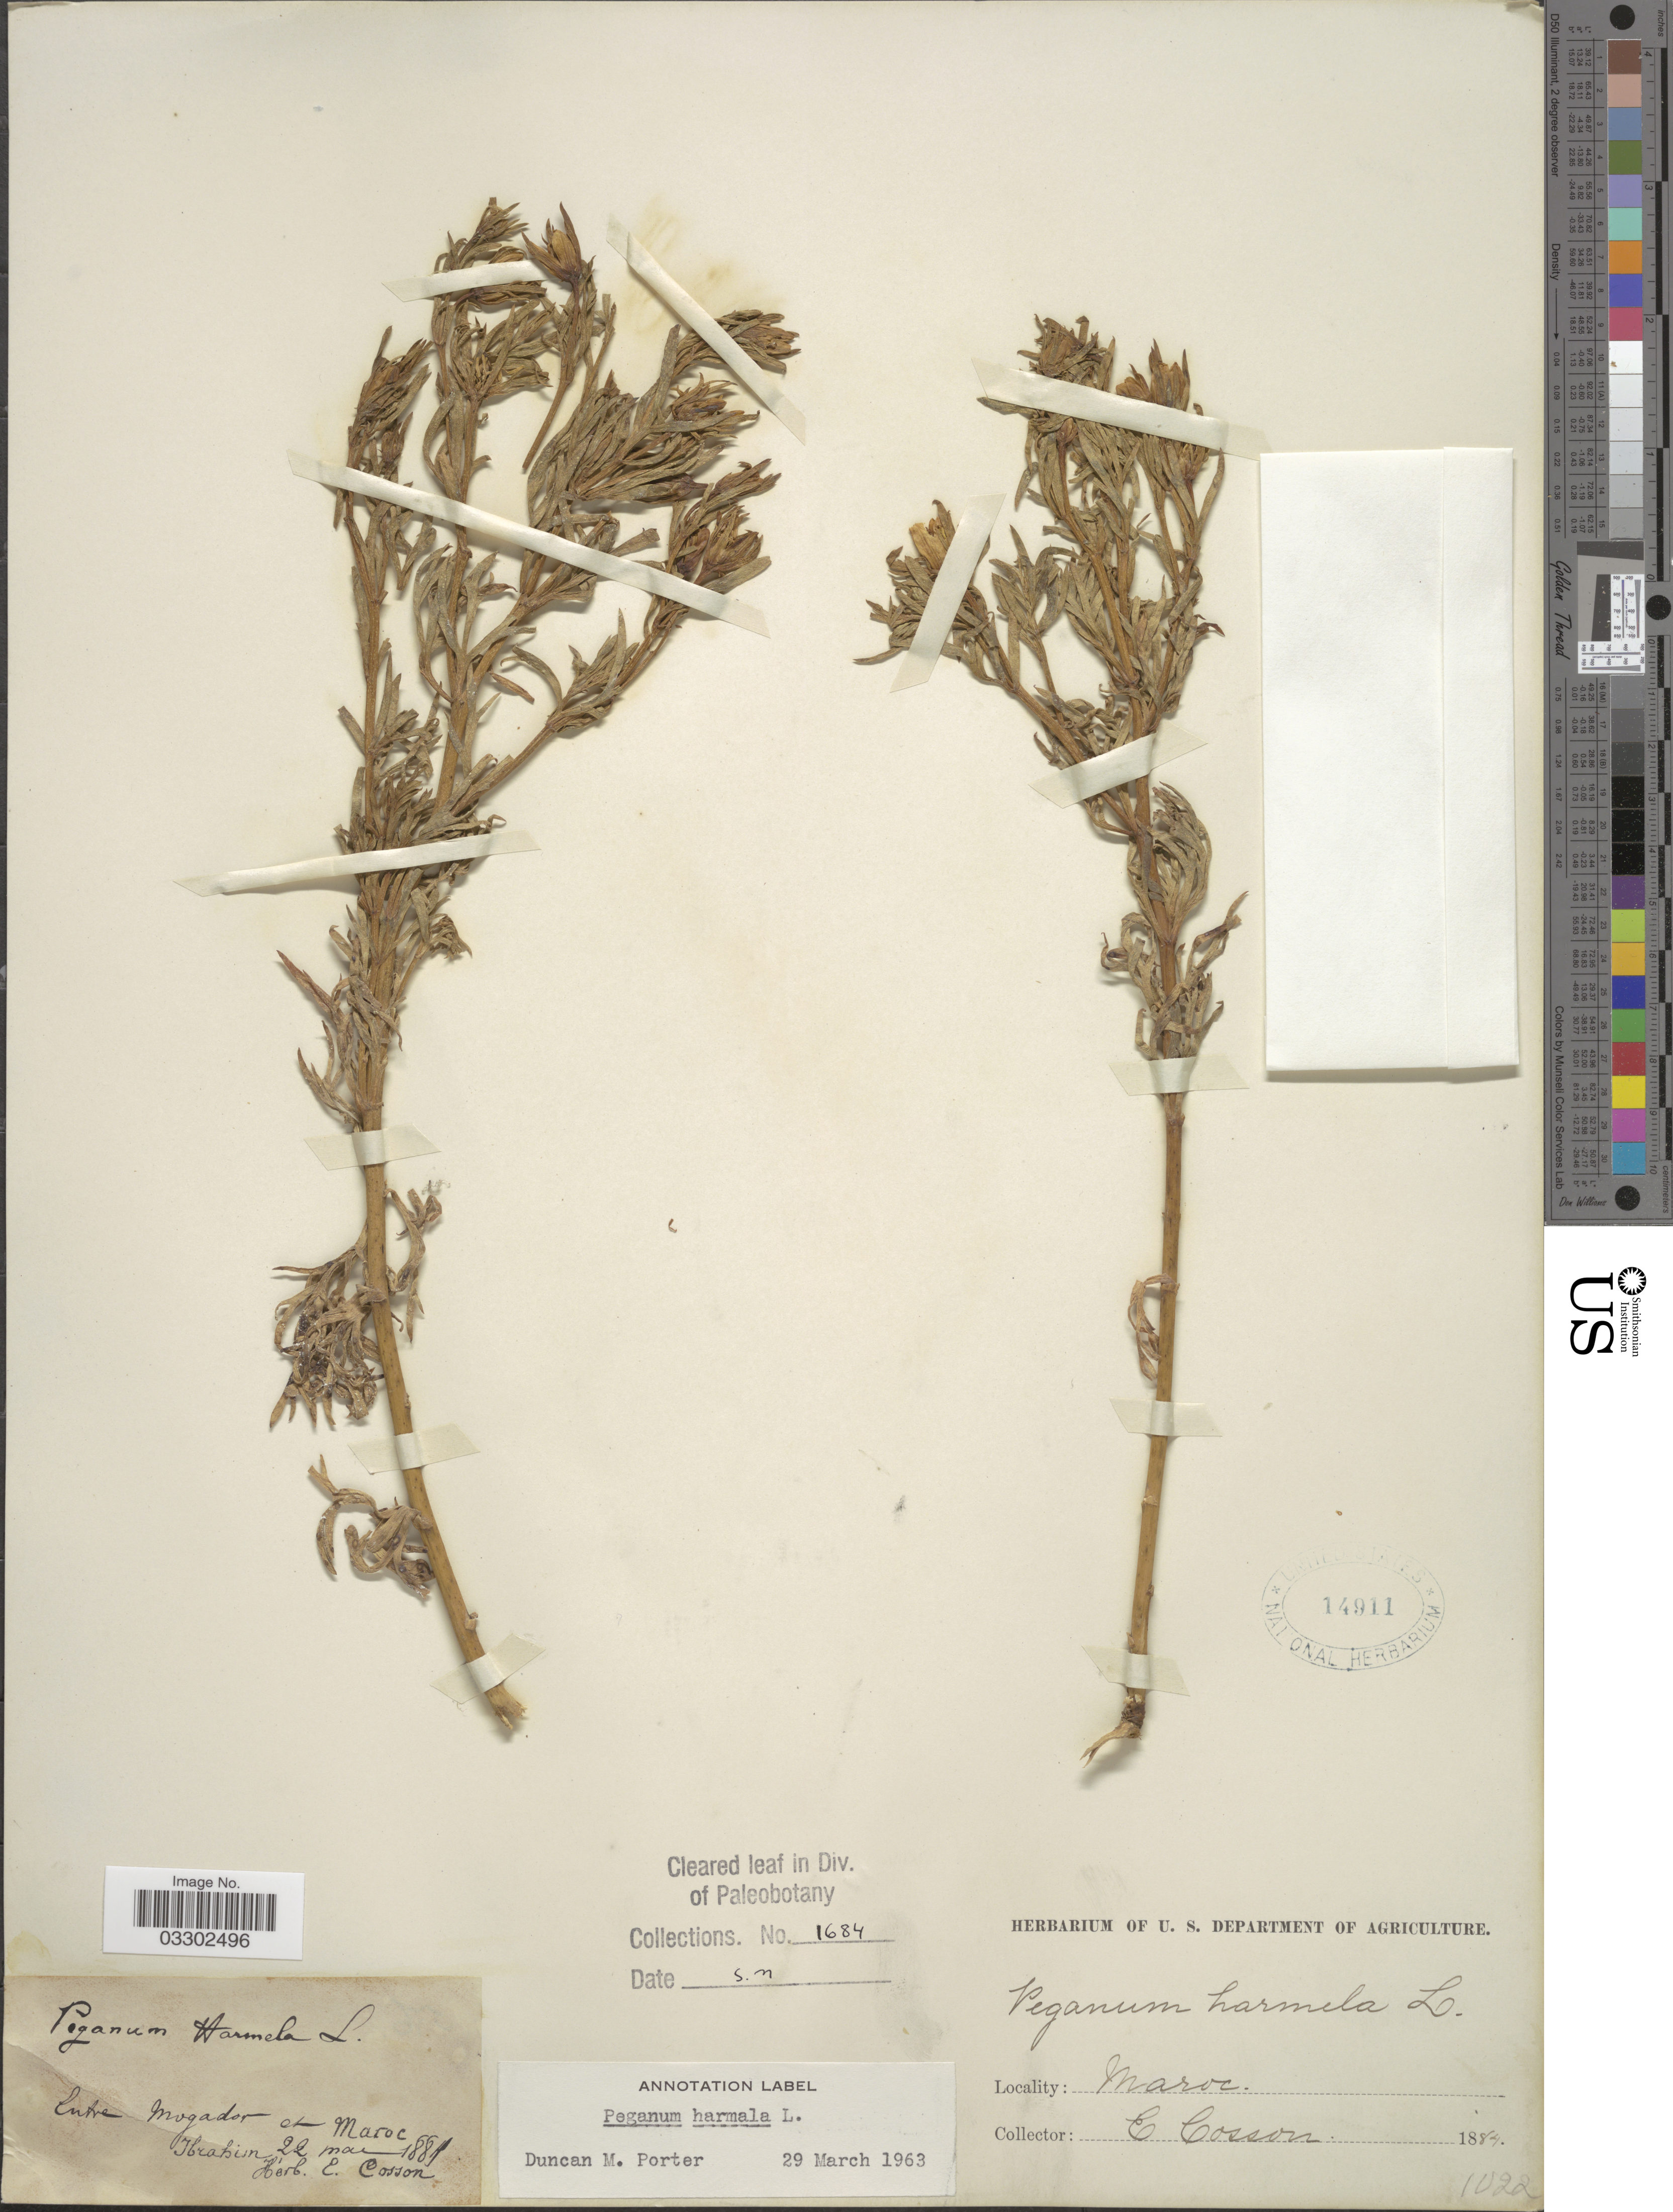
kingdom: Plantae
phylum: Tracheophyta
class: Magnoliopsida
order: Sapindales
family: Tetradiclidaceae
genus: Peganum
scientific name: Peganum harmala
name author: L.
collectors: E. Cosson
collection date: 1884-05-22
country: Morocco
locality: Entre Mogador et Maroc, Ibrahim.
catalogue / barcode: US 14911